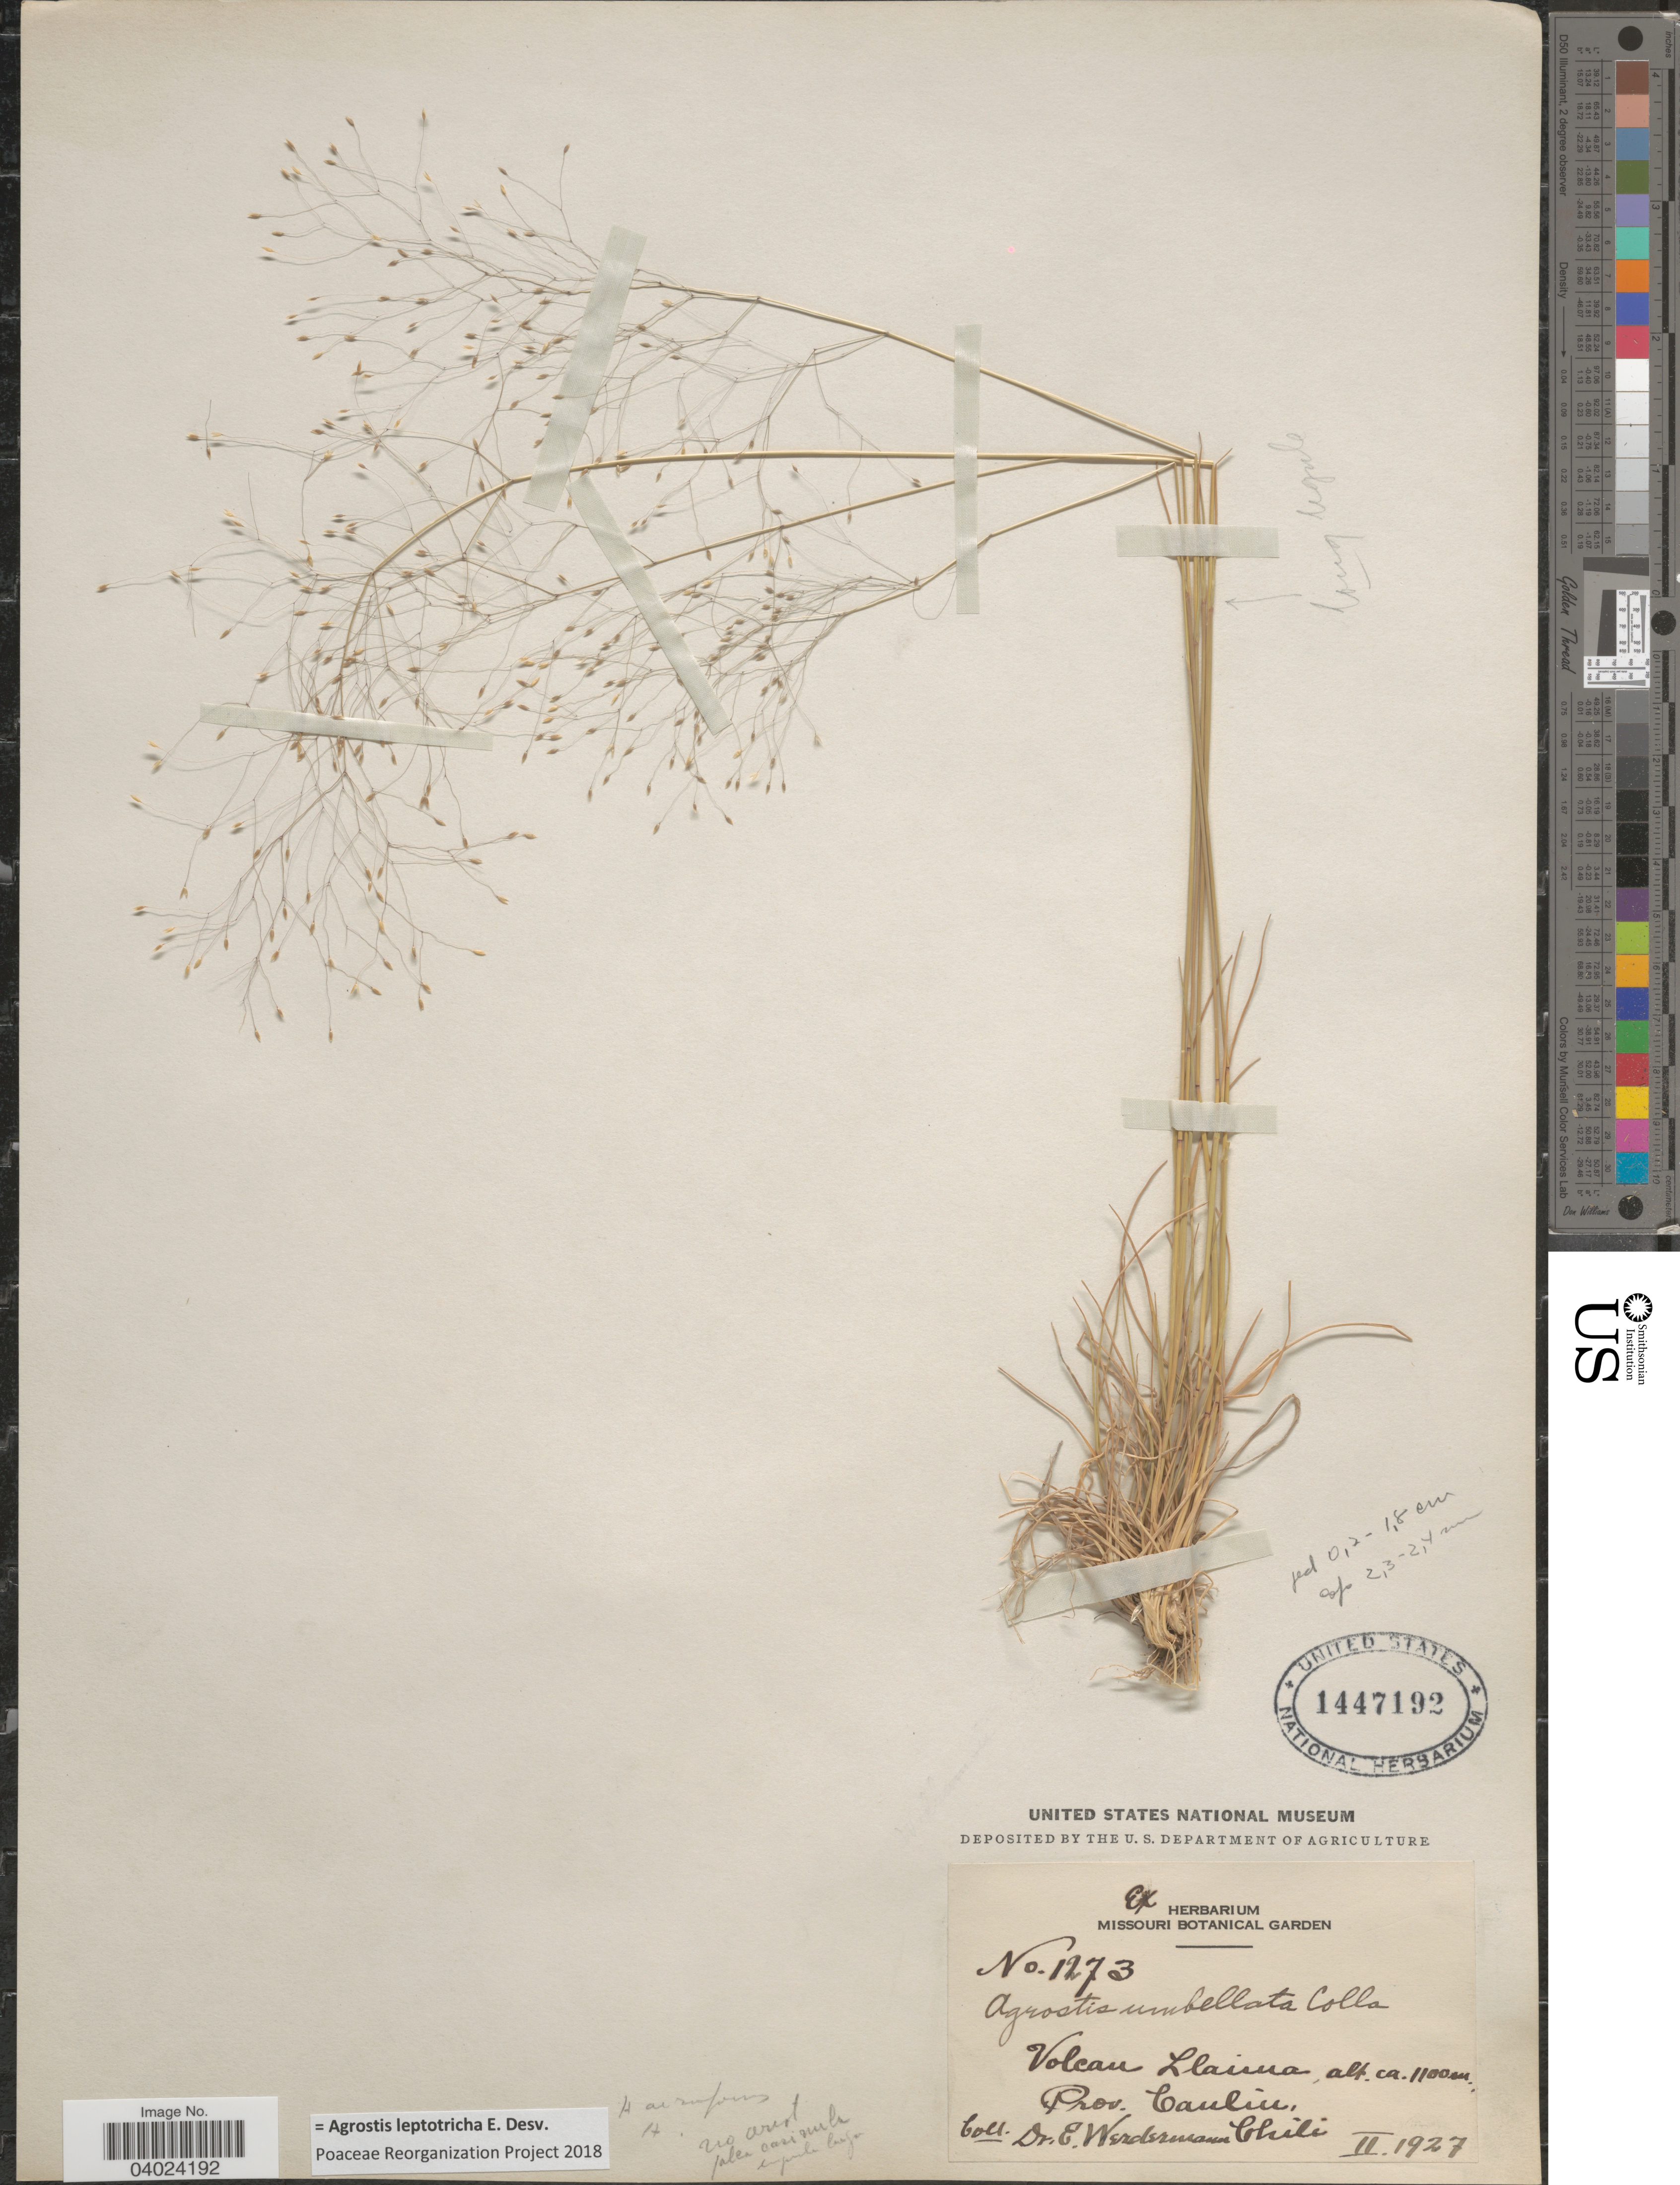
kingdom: Plantae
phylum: Tracheophyta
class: Liliopsida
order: Poales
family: Poaceae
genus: Agrostis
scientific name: Agrostis leptotricha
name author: É. Desv.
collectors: E. Werdermann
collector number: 1273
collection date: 1927-02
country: Chile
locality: Volcan Llaima. Prov. Cautin.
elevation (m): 1100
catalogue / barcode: US 1447192